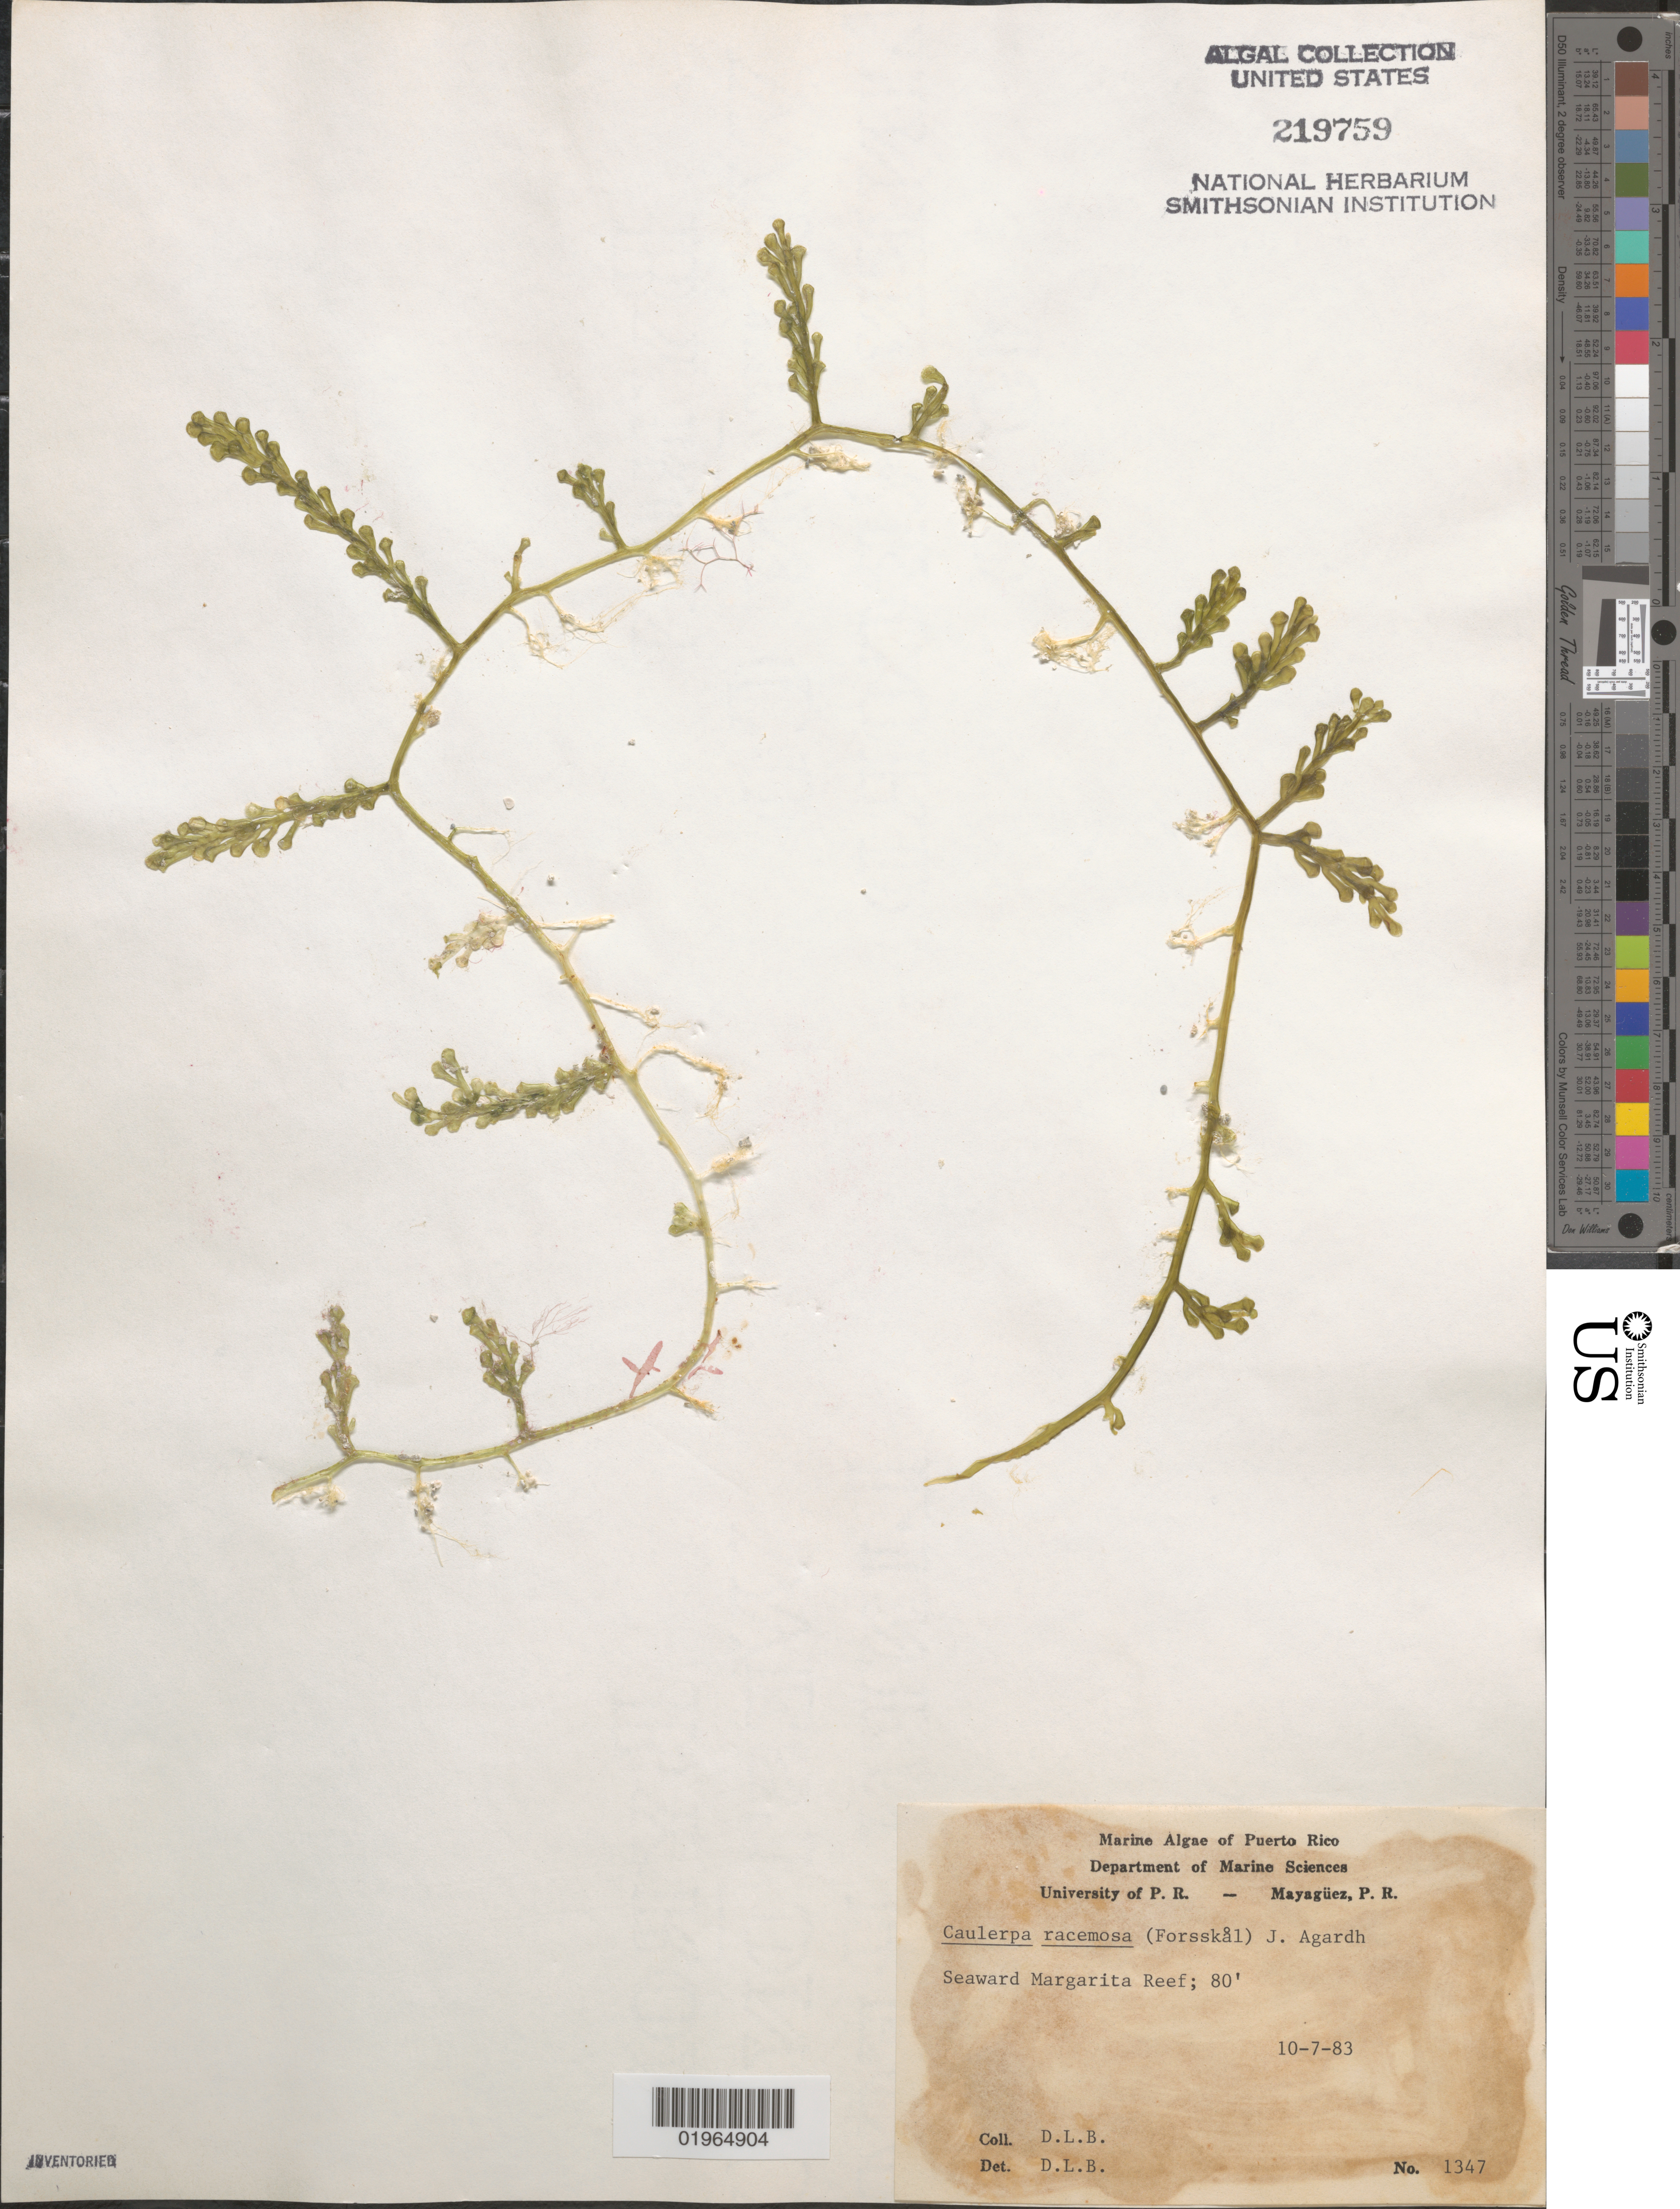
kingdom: Plantae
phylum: Chlorophyta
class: Ulvophyceae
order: Bryopsidales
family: Caulerpaceae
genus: Caulerpa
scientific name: Caulerpa racemosa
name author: (Forssk.) J. Agardh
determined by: Ballantine, D. L.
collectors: D.L. Ballantine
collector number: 1347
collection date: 1983-10-07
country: Puerto Rico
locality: Seaward Margarita Reef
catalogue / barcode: US 219759